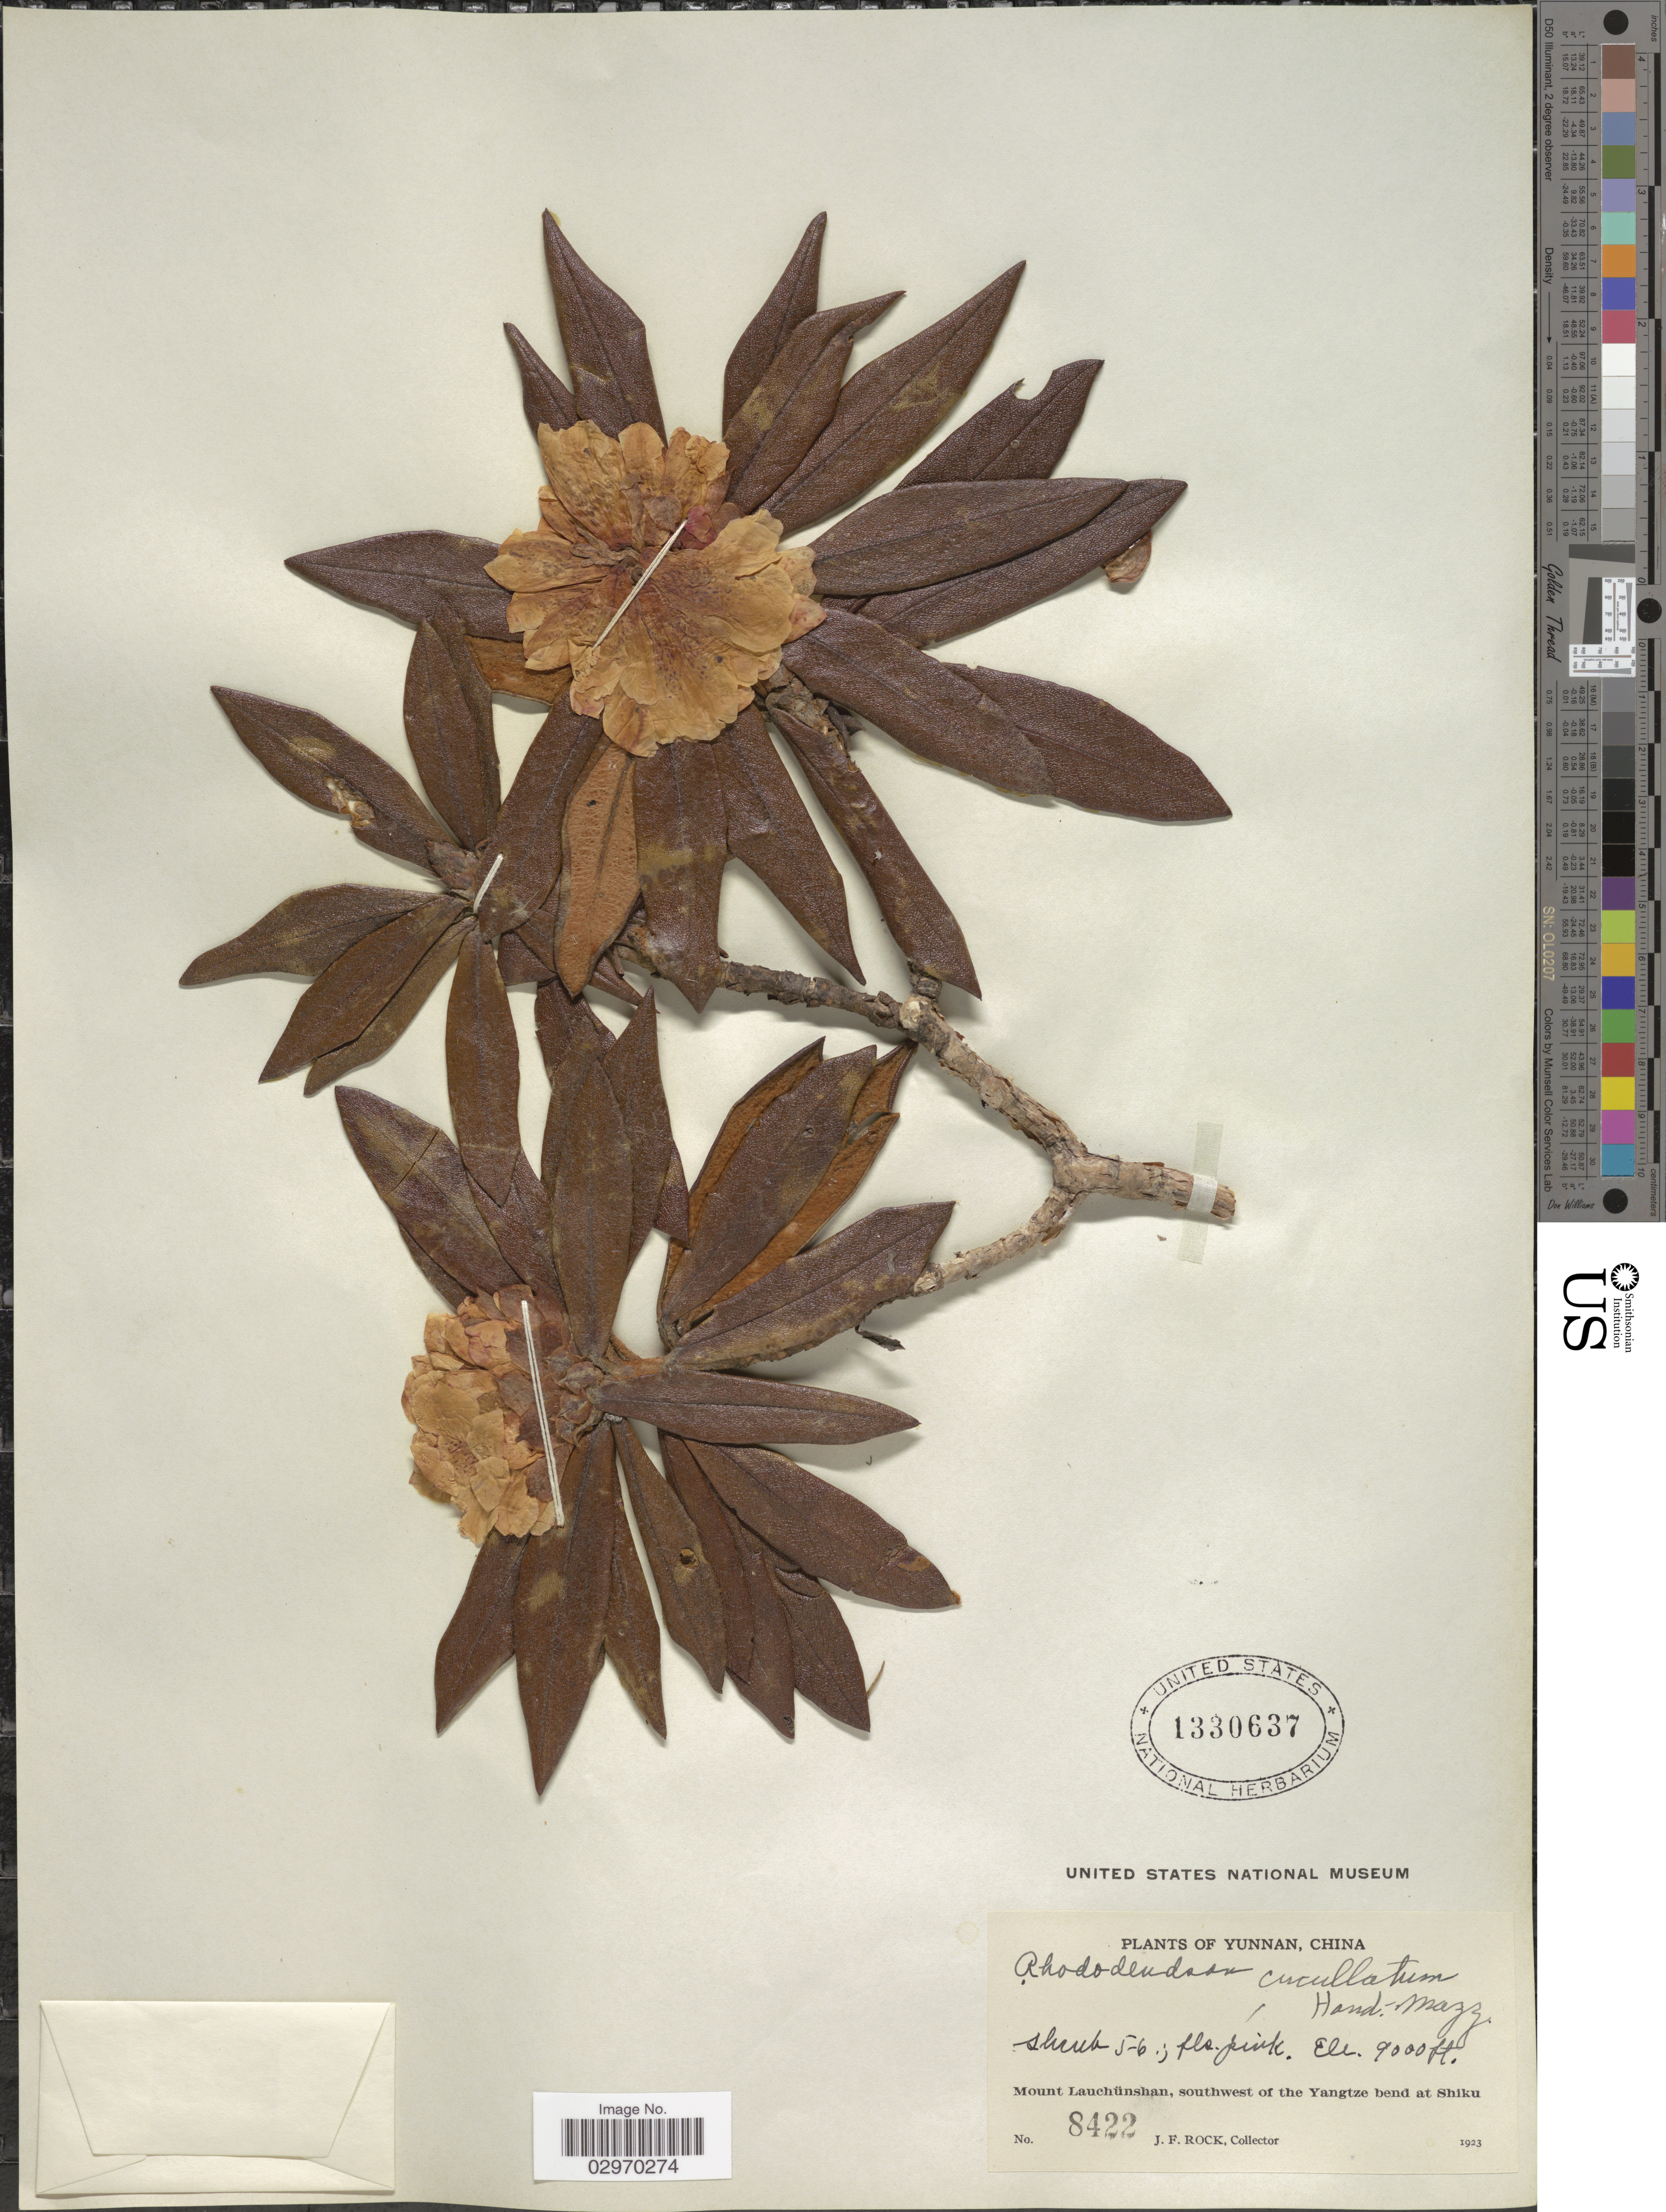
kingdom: Plantae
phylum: Tracheophyta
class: Magnoliopsida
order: Ericales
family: Ericaceae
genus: Rhododendron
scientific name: Rhododendron cucullatum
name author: Hand.-Mazz.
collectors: J. Rock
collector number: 8422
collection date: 1923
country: China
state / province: Yunnan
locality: Mount Lauchünshan, southwest of the Yangtze bend at Shiku.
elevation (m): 2743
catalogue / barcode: US 1330637